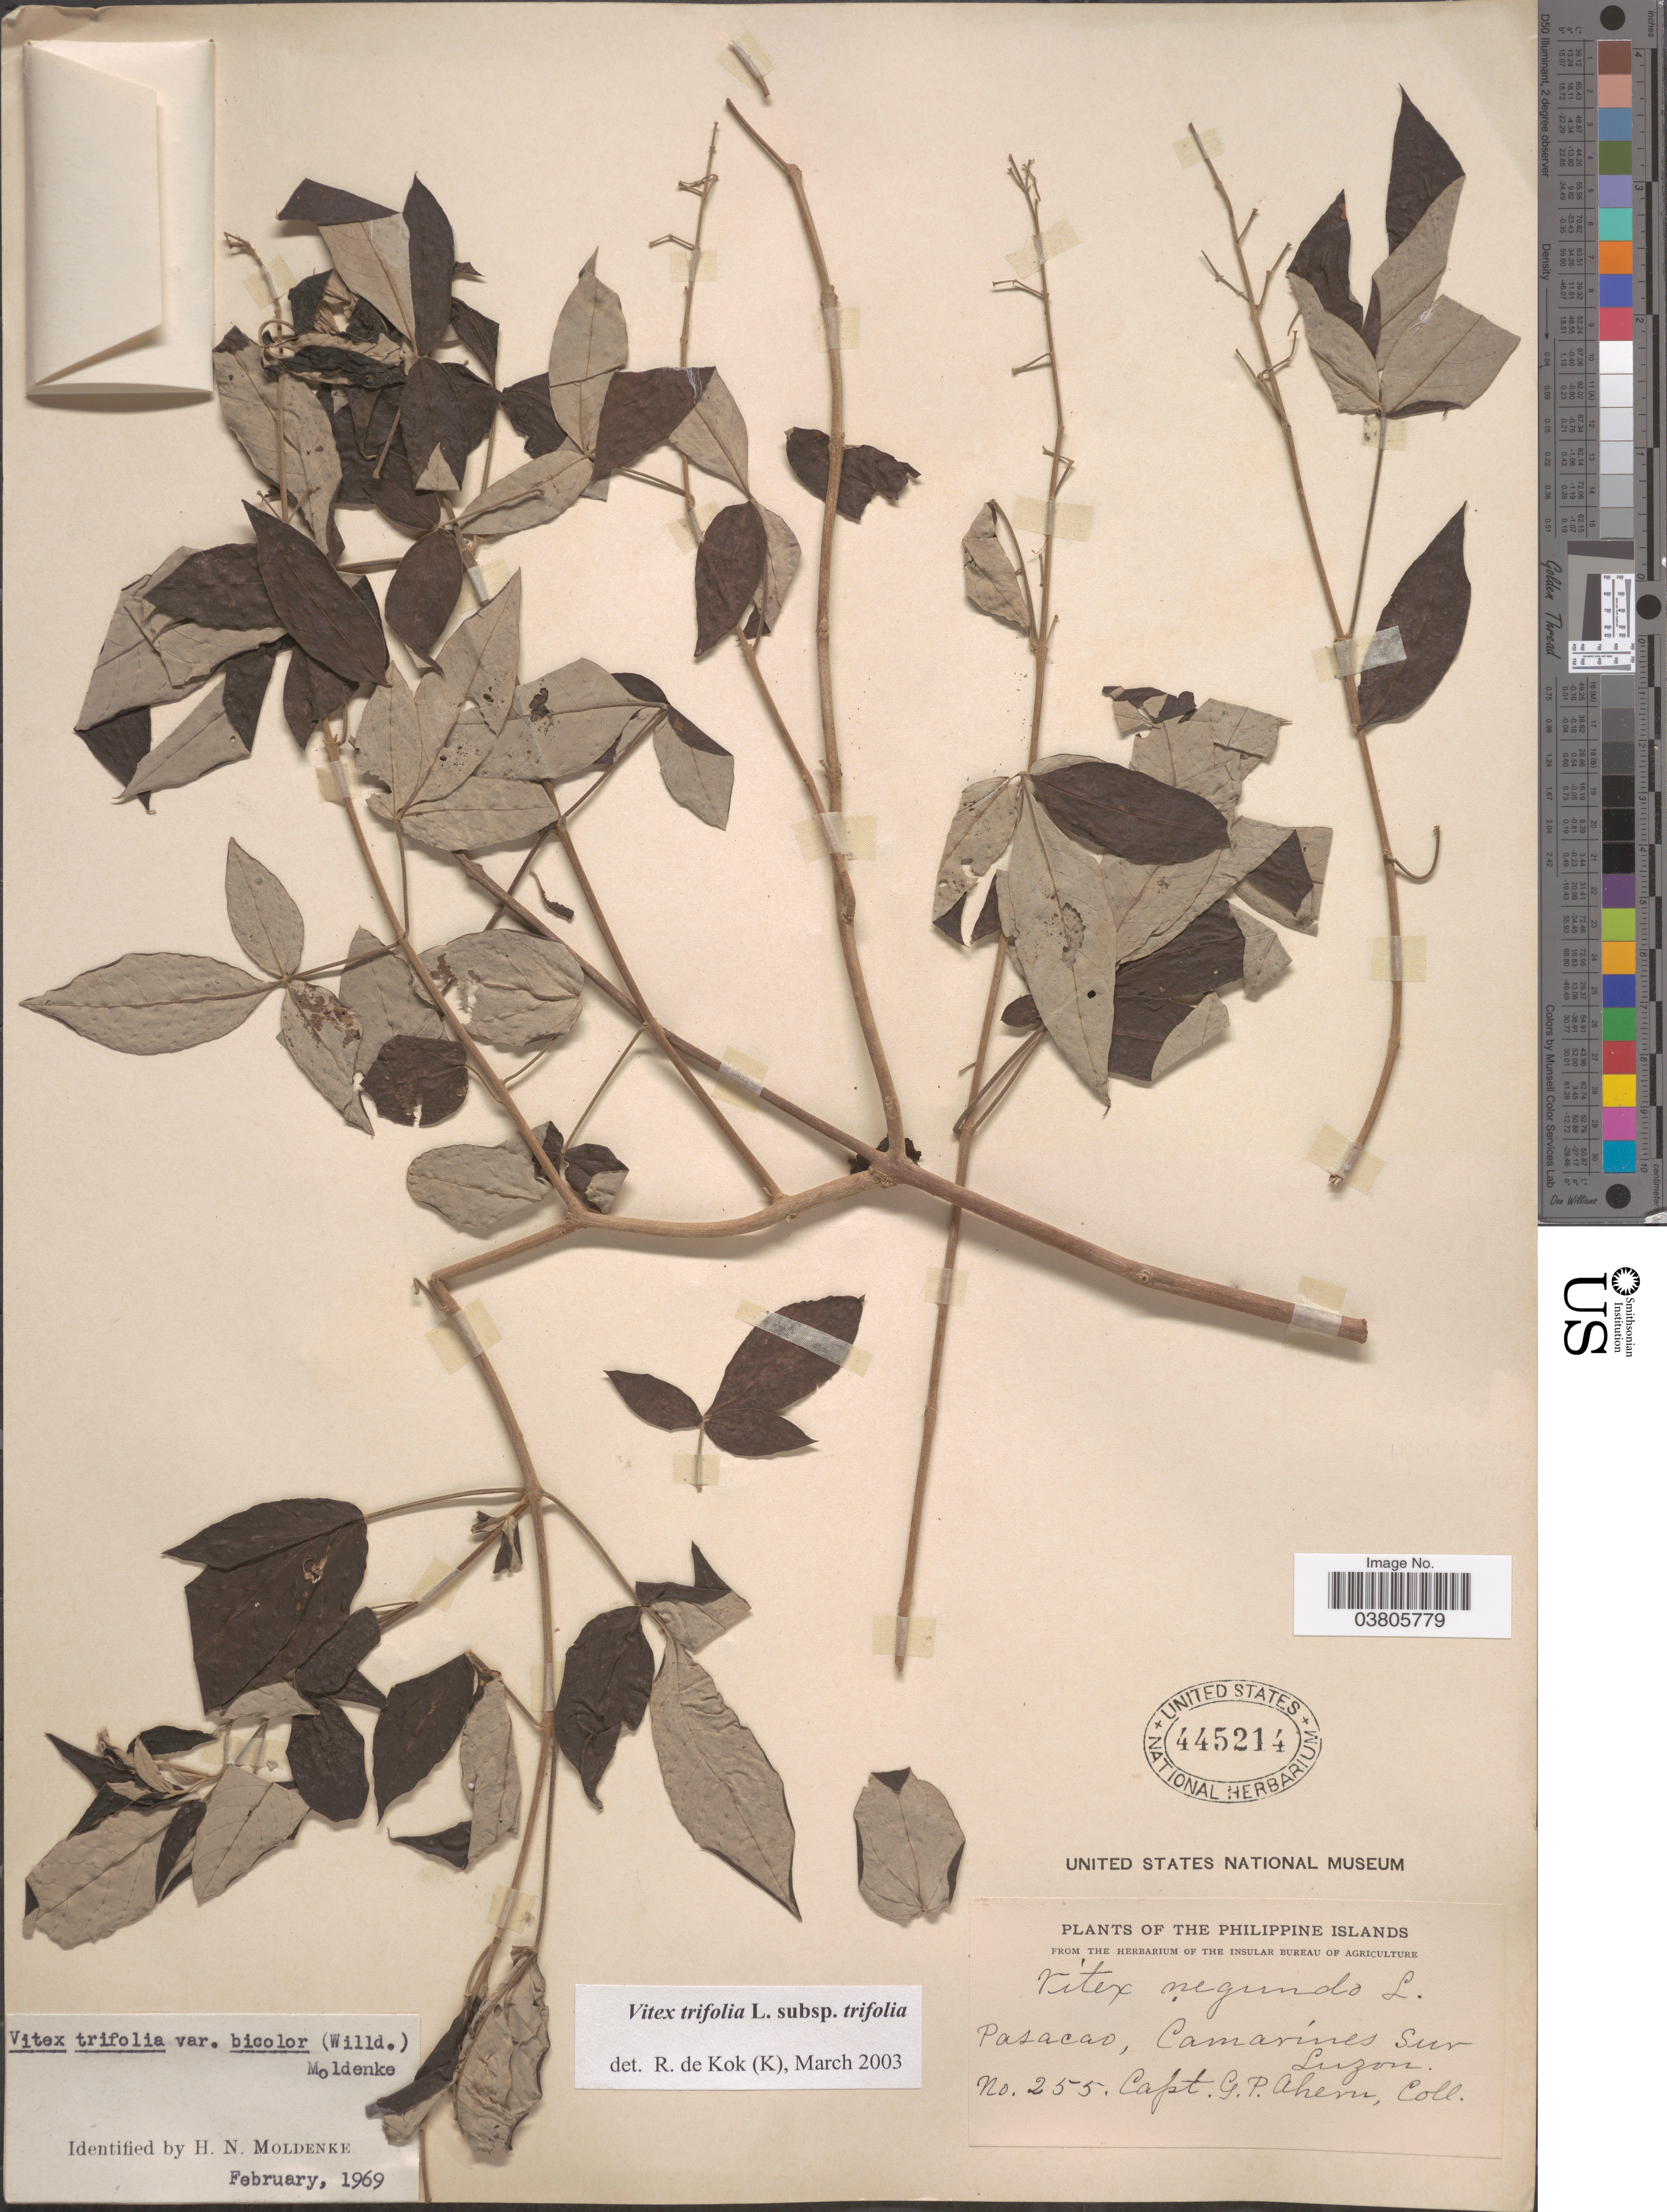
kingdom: Plantae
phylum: Tracheophyta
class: Magnoliopsida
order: Lamiales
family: Lamiaceae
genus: Vitex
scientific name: Vitex trifolia subsp. trifolia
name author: Vahl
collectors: G. Ahern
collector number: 255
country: Philippines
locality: Philippine Islands. Pasacao, Camarines Sur, Luzon.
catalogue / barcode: US 445214